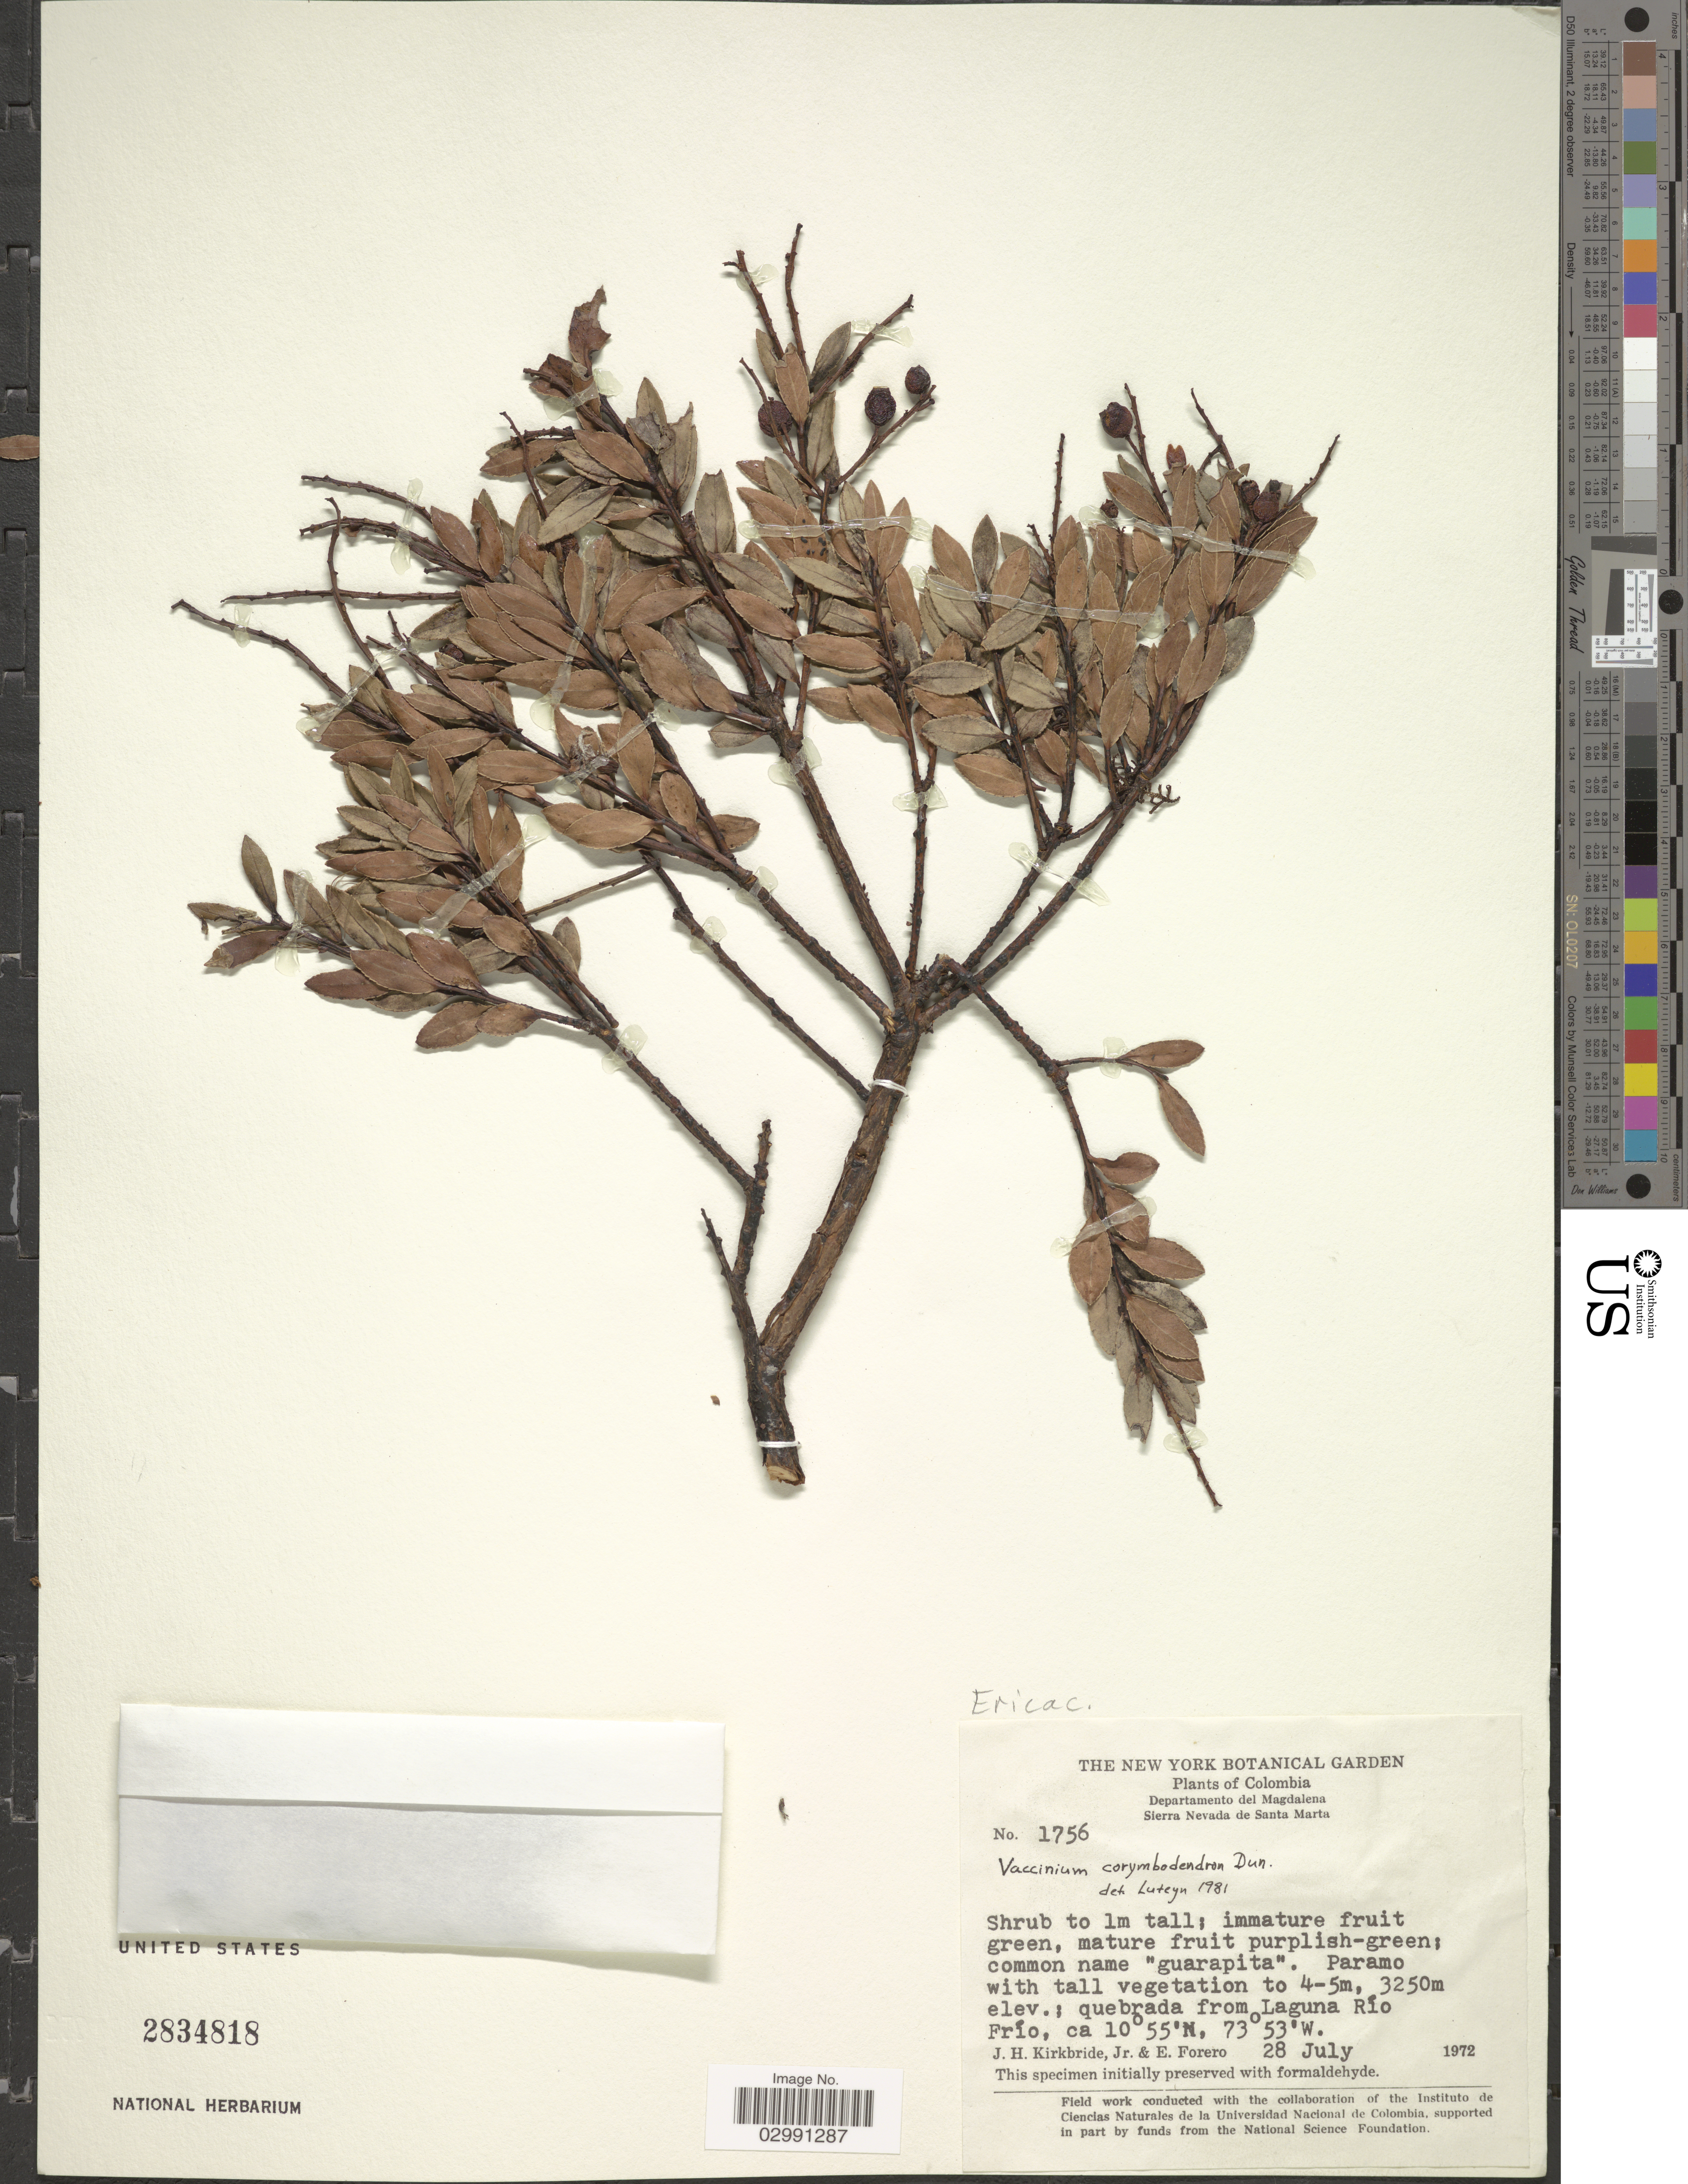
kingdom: Plantae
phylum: Tracheophyta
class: Magnoliopsida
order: Ericales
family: Ericaceae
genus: Vaccinium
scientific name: Vaccinium corymbodendron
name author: Dunal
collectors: J. H. Kirkbride & E. Forero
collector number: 1756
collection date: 1972-07-28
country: Colombia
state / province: Magdalena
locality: Departamento del Magdalena. Sierra Nevada de Santa Marta. Quebrada from Laguna Río Frío.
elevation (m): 3250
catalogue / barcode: US 2834818